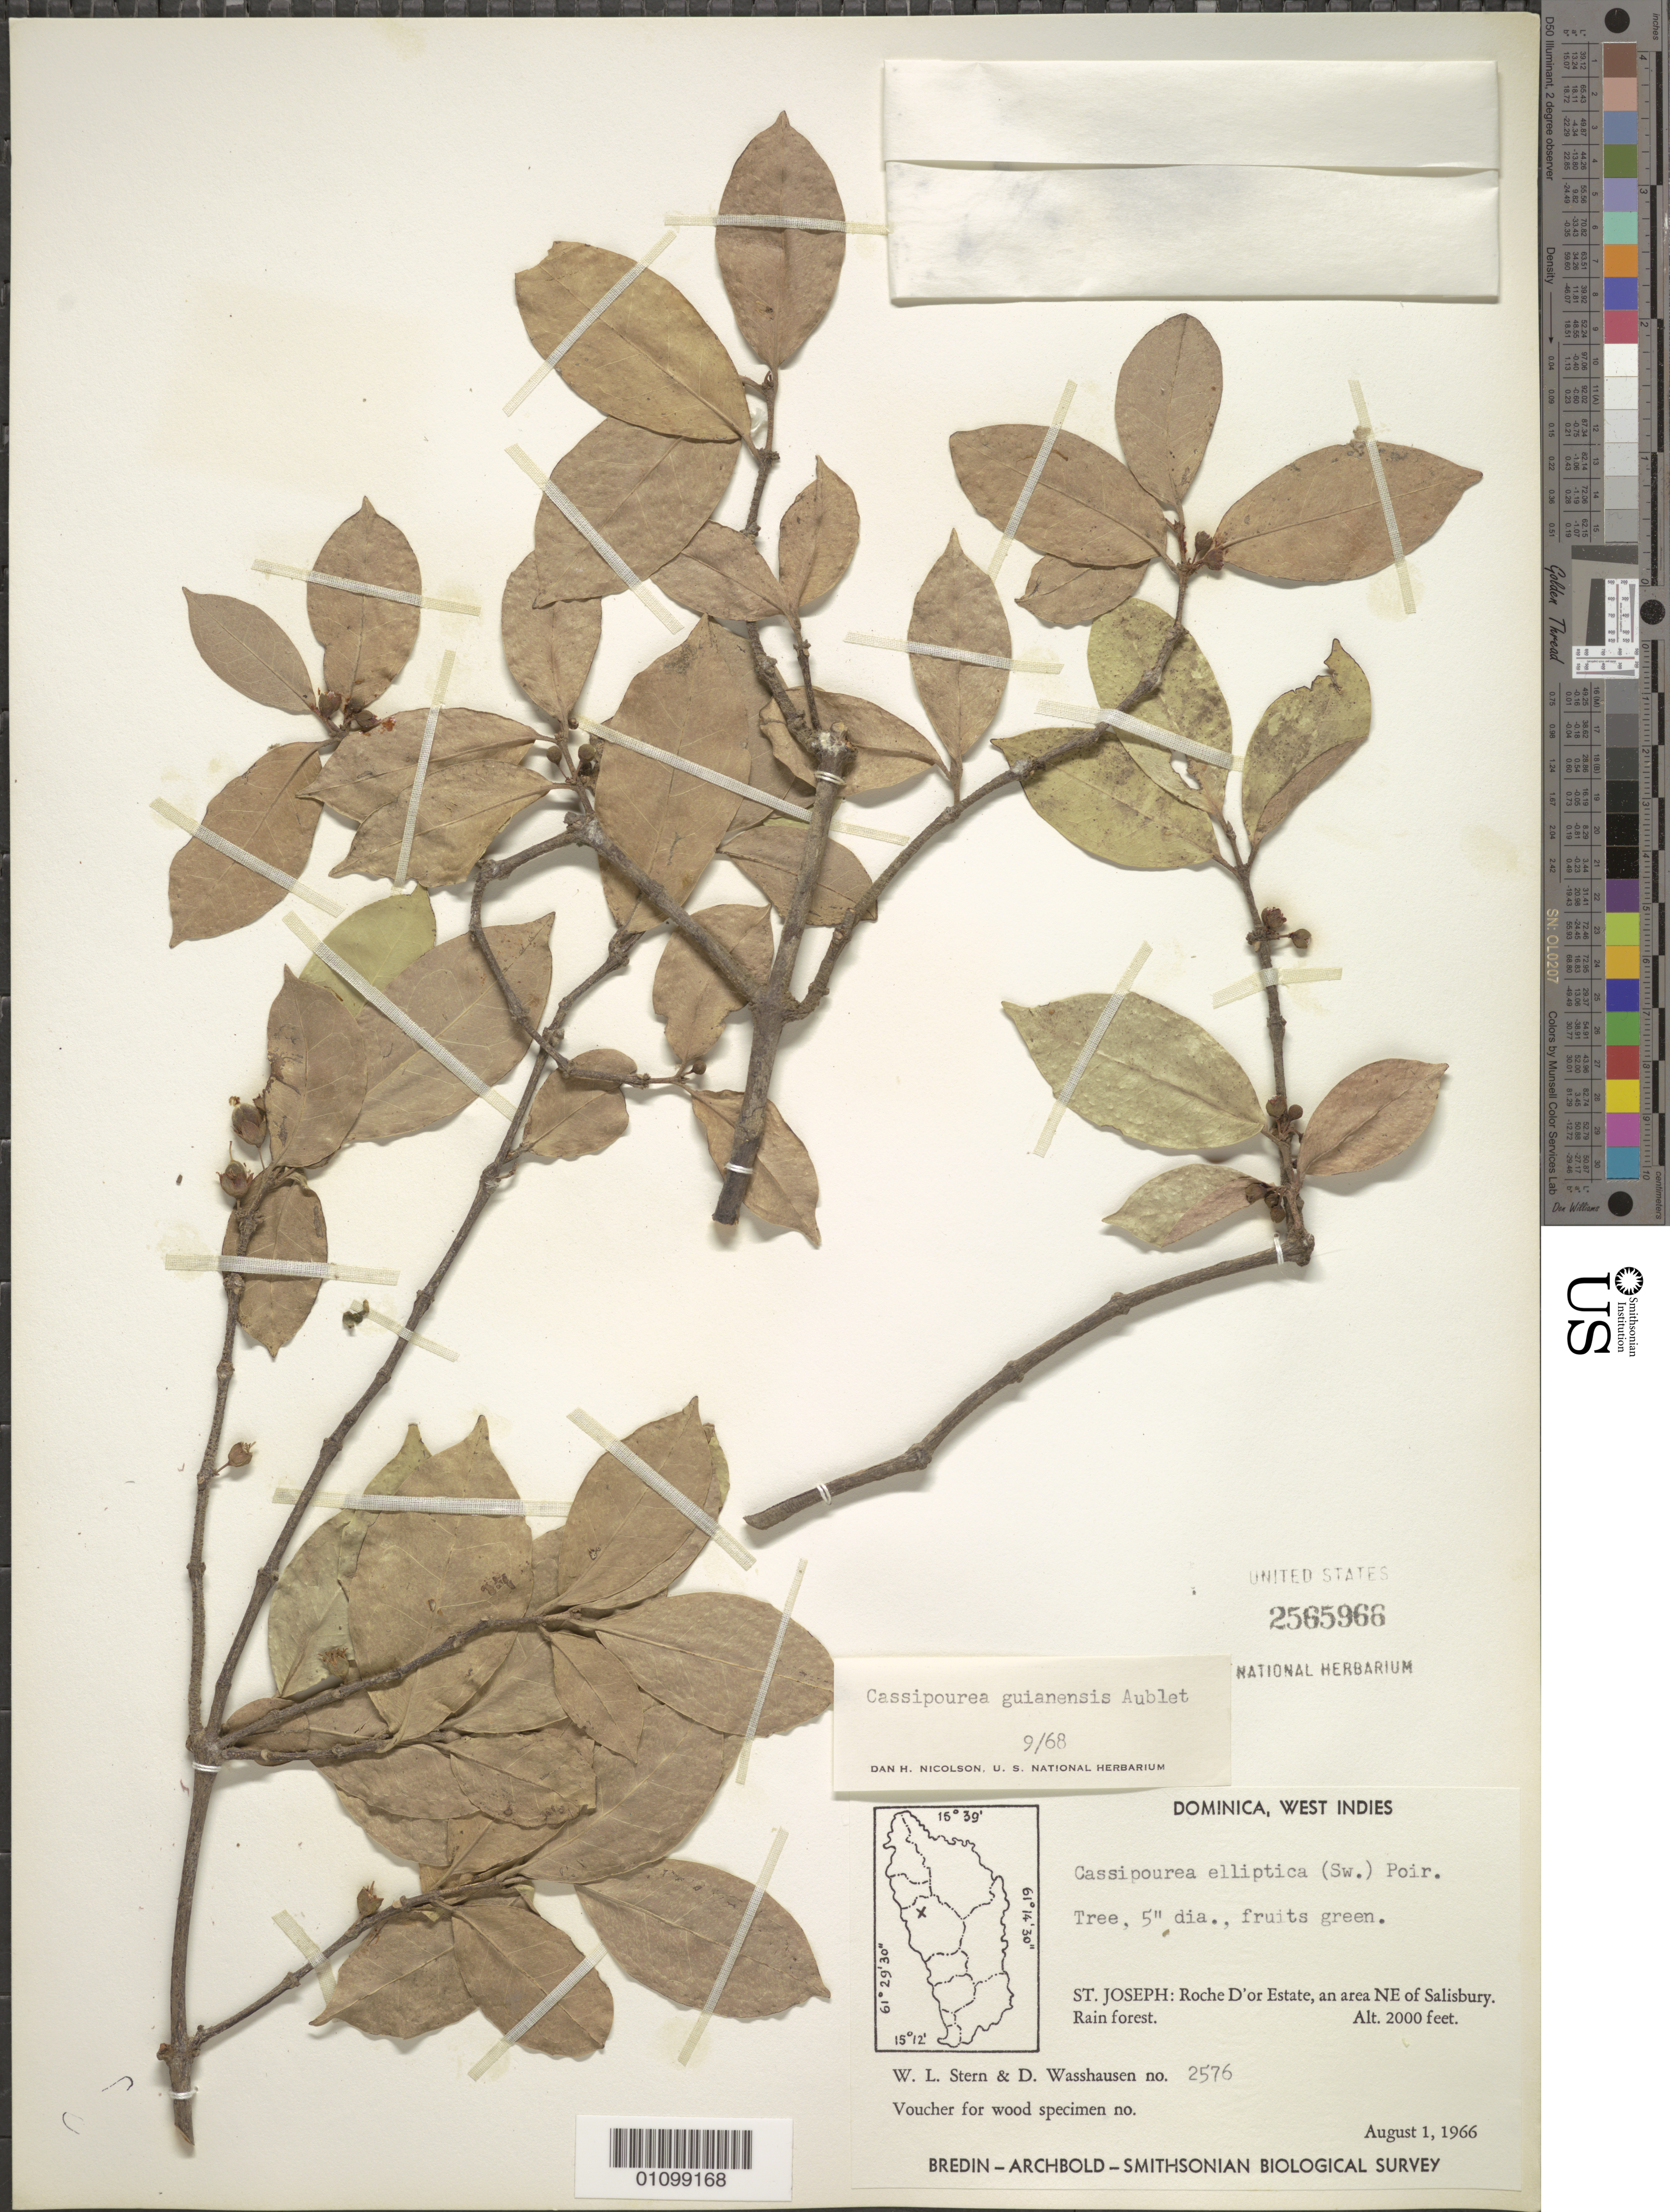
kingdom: Plantae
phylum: Tracheophyta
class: Magnoliopsida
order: Malpighiales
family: Rhizophoraceae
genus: Cassipourea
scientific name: Cassipourea guianensis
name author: Aubl.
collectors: W. L. Stern & D. C. Wasshausen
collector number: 2576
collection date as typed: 01 Aug 1966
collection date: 1966-08-01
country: Dominica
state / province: St. Joseph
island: Dominica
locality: Roche D'or Estate, an area NE of Salisbury. Rain forest.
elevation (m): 610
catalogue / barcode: US 2565966